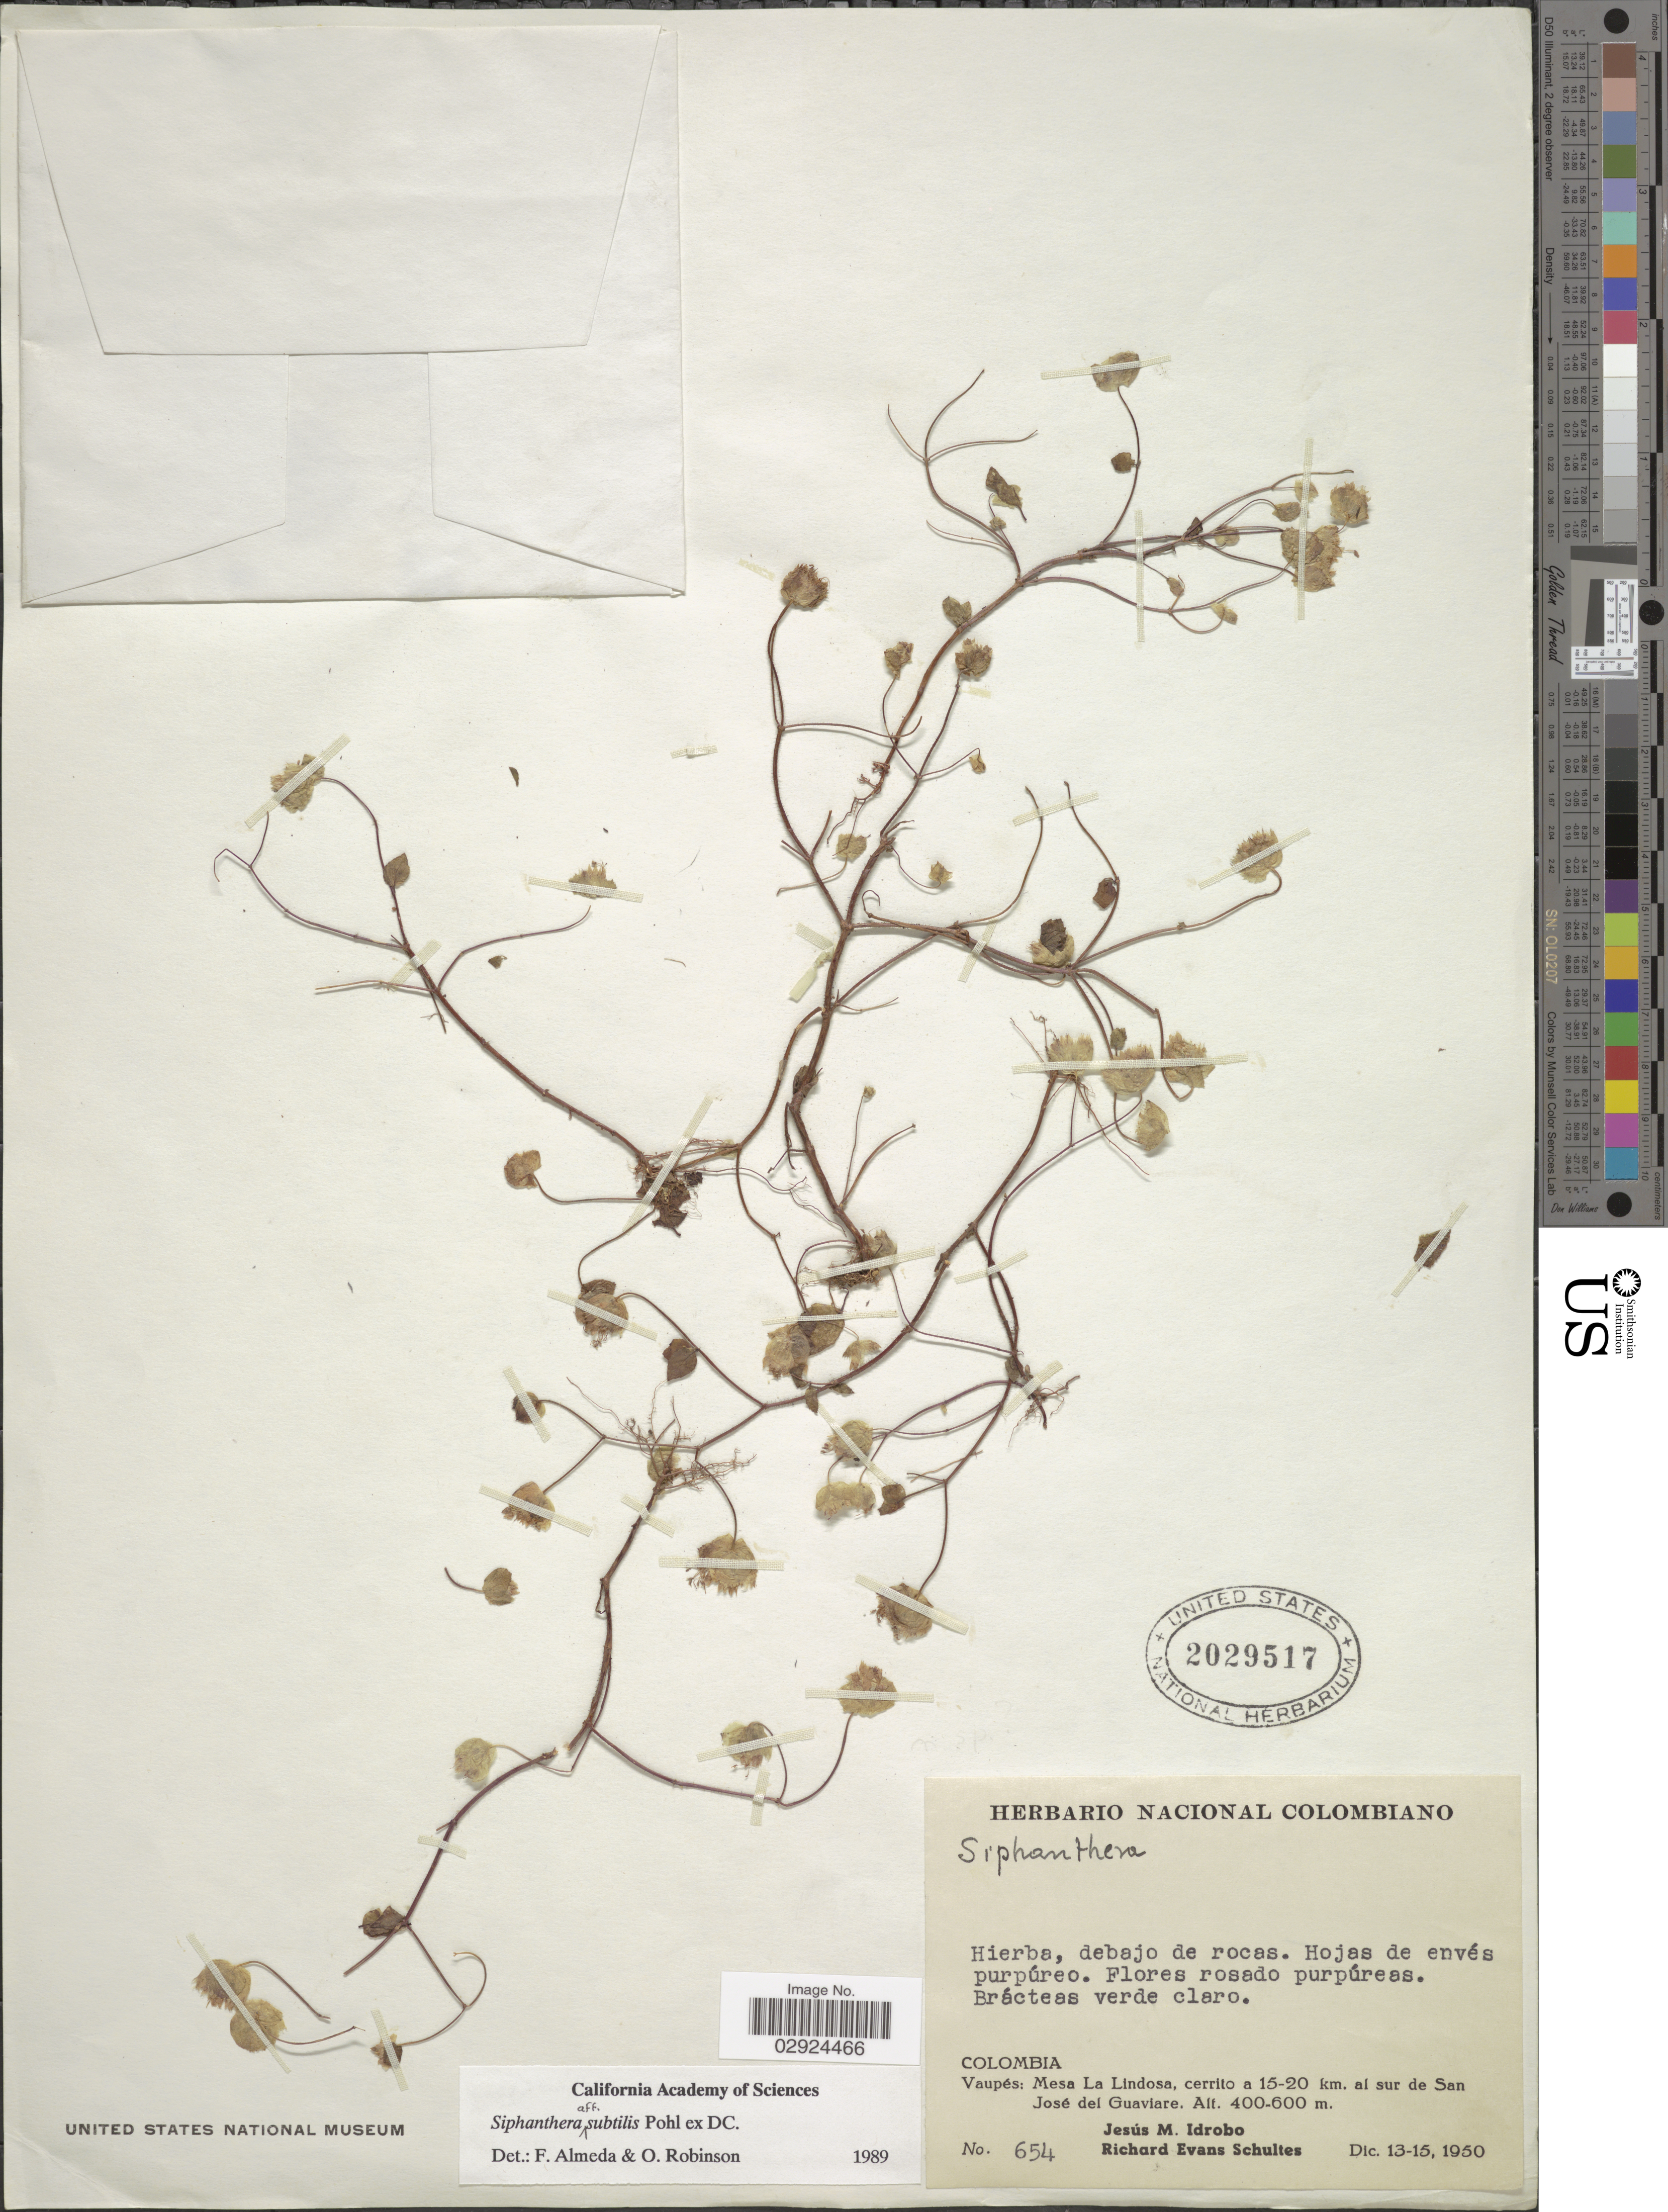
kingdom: Plantae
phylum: Tracheophyta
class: Magnoliopsida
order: Myrtales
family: Melastomataceae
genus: Siphanthera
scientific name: Siphanthera subtilis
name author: Pohl ex DC.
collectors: J. M. Idrobo & R. E. Schultes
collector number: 654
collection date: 1950-12-13/1950-12-15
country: Colombia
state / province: Vaupés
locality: Vaupes: Mesa La Lindosa, cerrito a 15-20 km. al sur de San José del Guaviare.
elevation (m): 400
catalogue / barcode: US 2029517